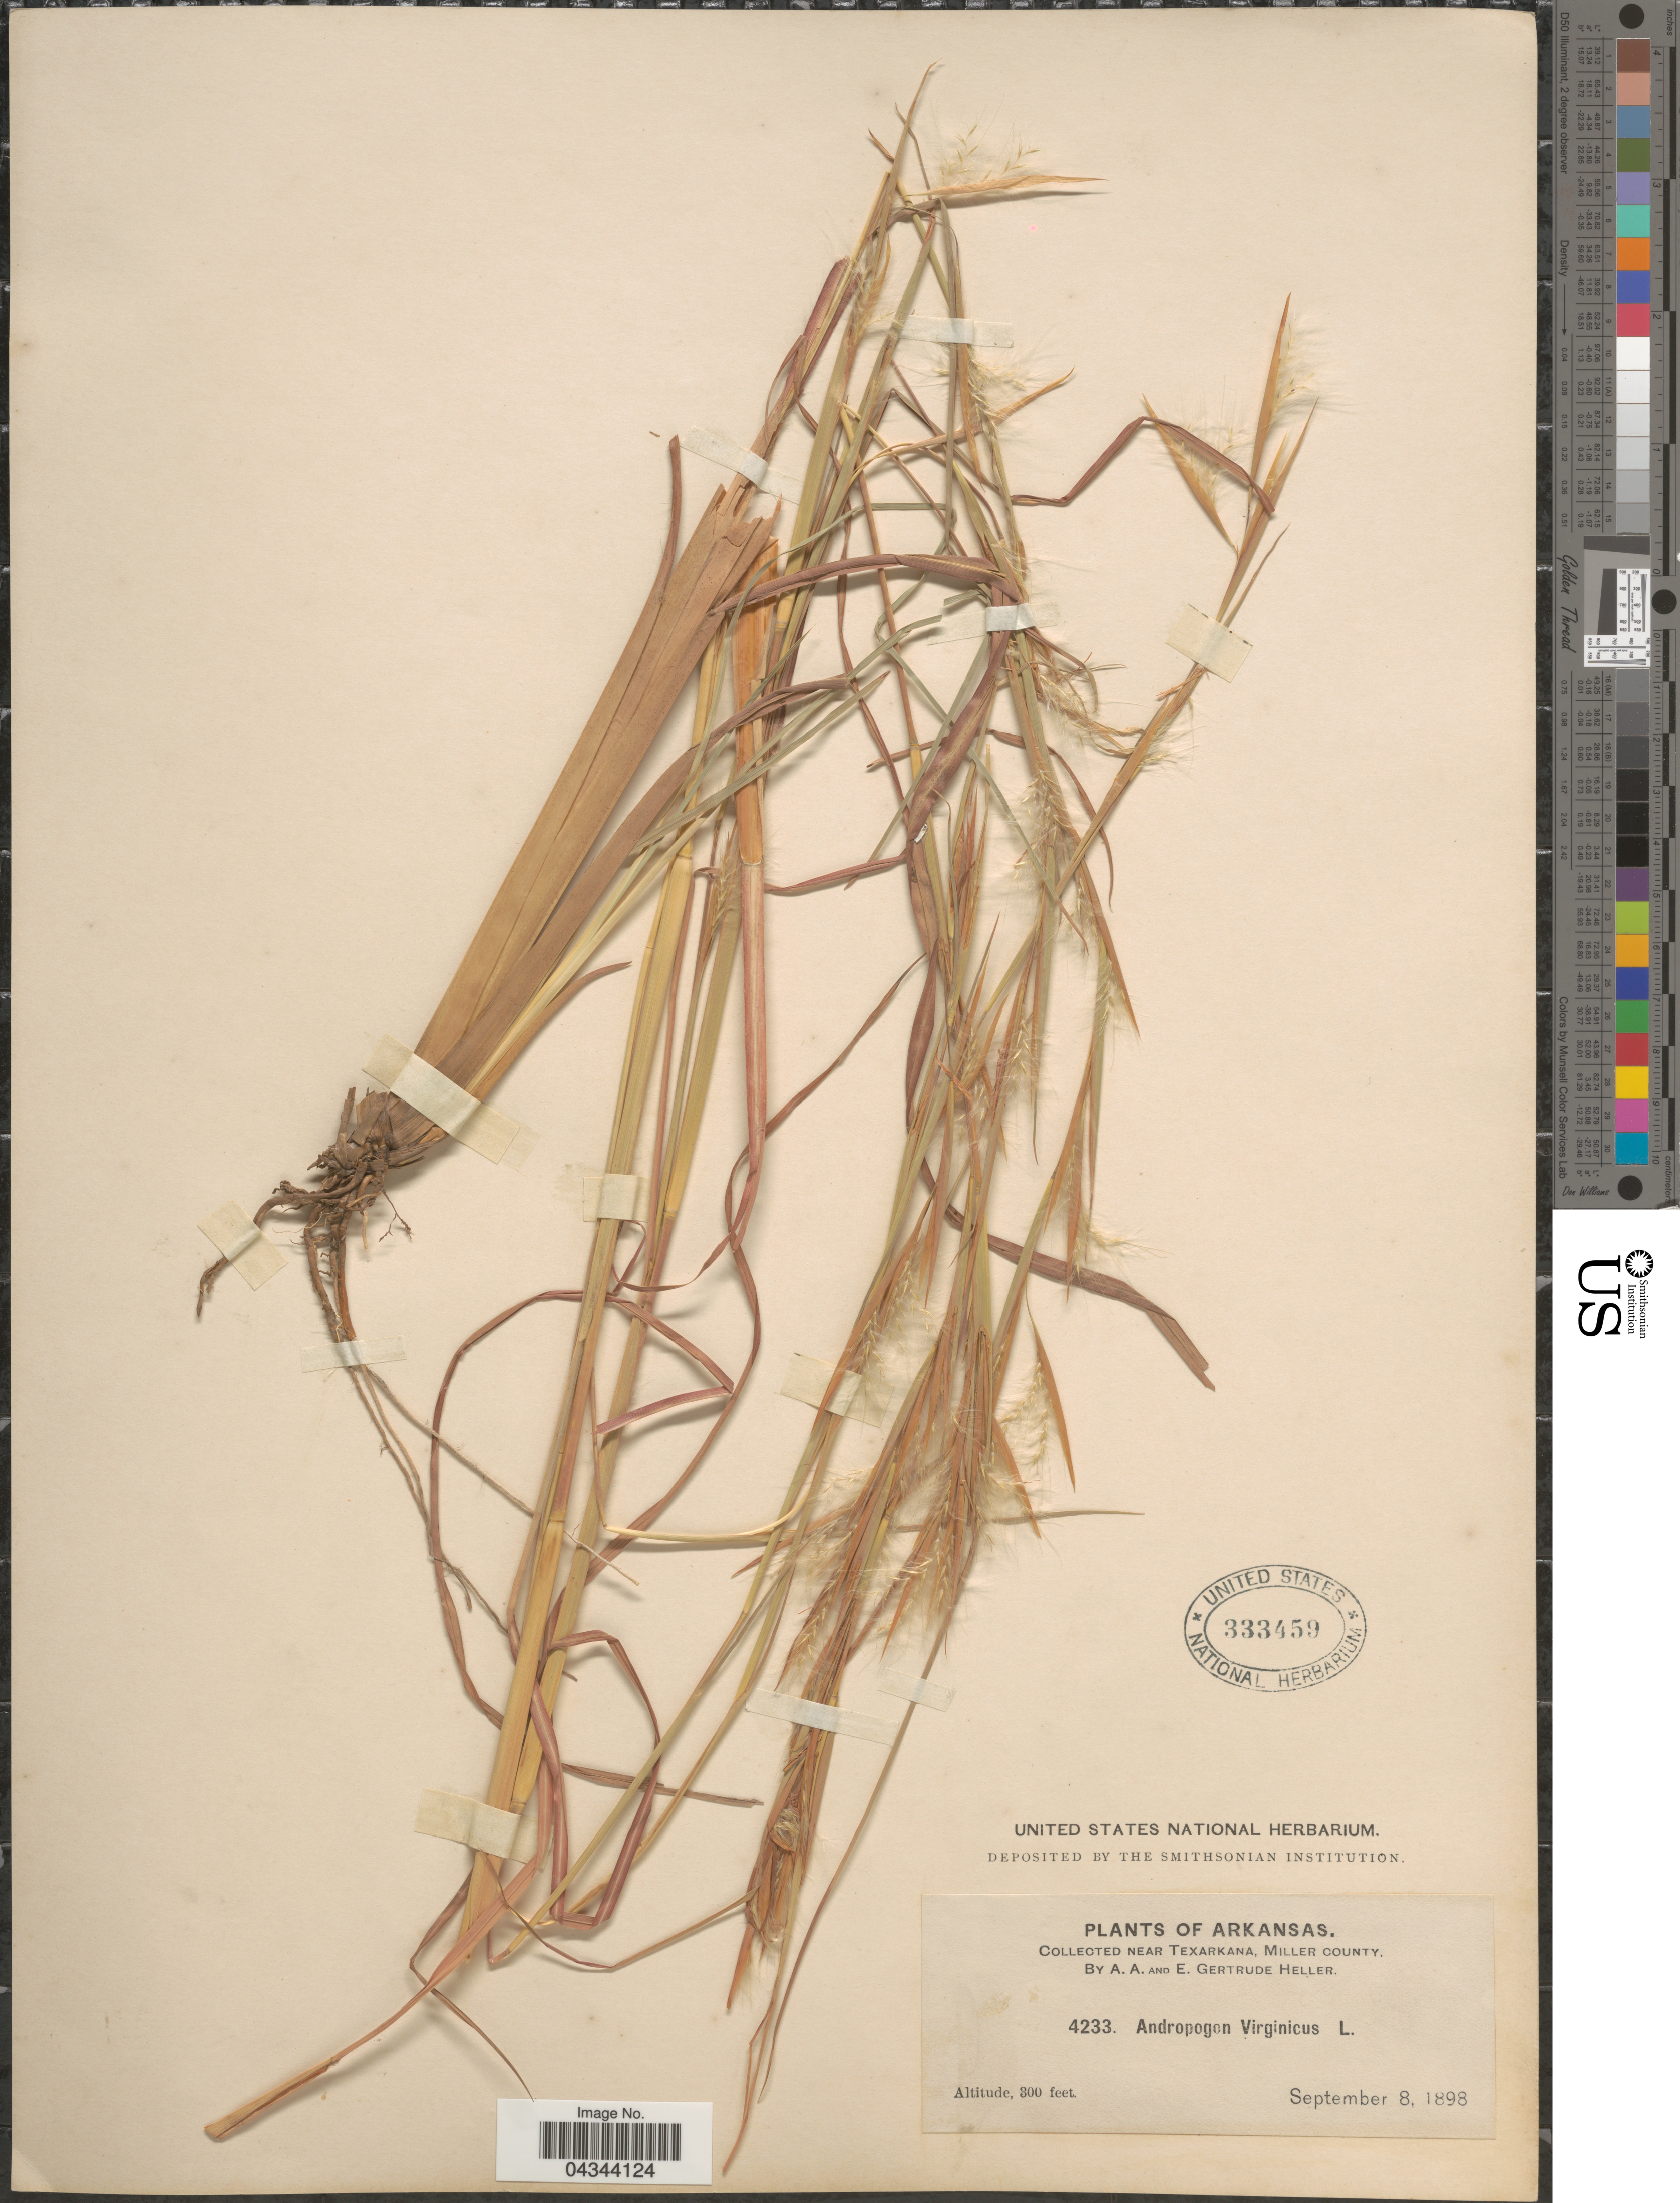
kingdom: Plantae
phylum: Tracheophyta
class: Liliopsida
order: Poales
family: Poaceae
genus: Andropogon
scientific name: Andropogon virginicus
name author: L.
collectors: A. A. Heller & E. G. Heller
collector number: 4233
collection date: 1898-09-08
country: United States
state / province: Arkansas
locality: Near Texarkana, Miller County.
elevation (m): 91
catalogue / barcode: US 333459